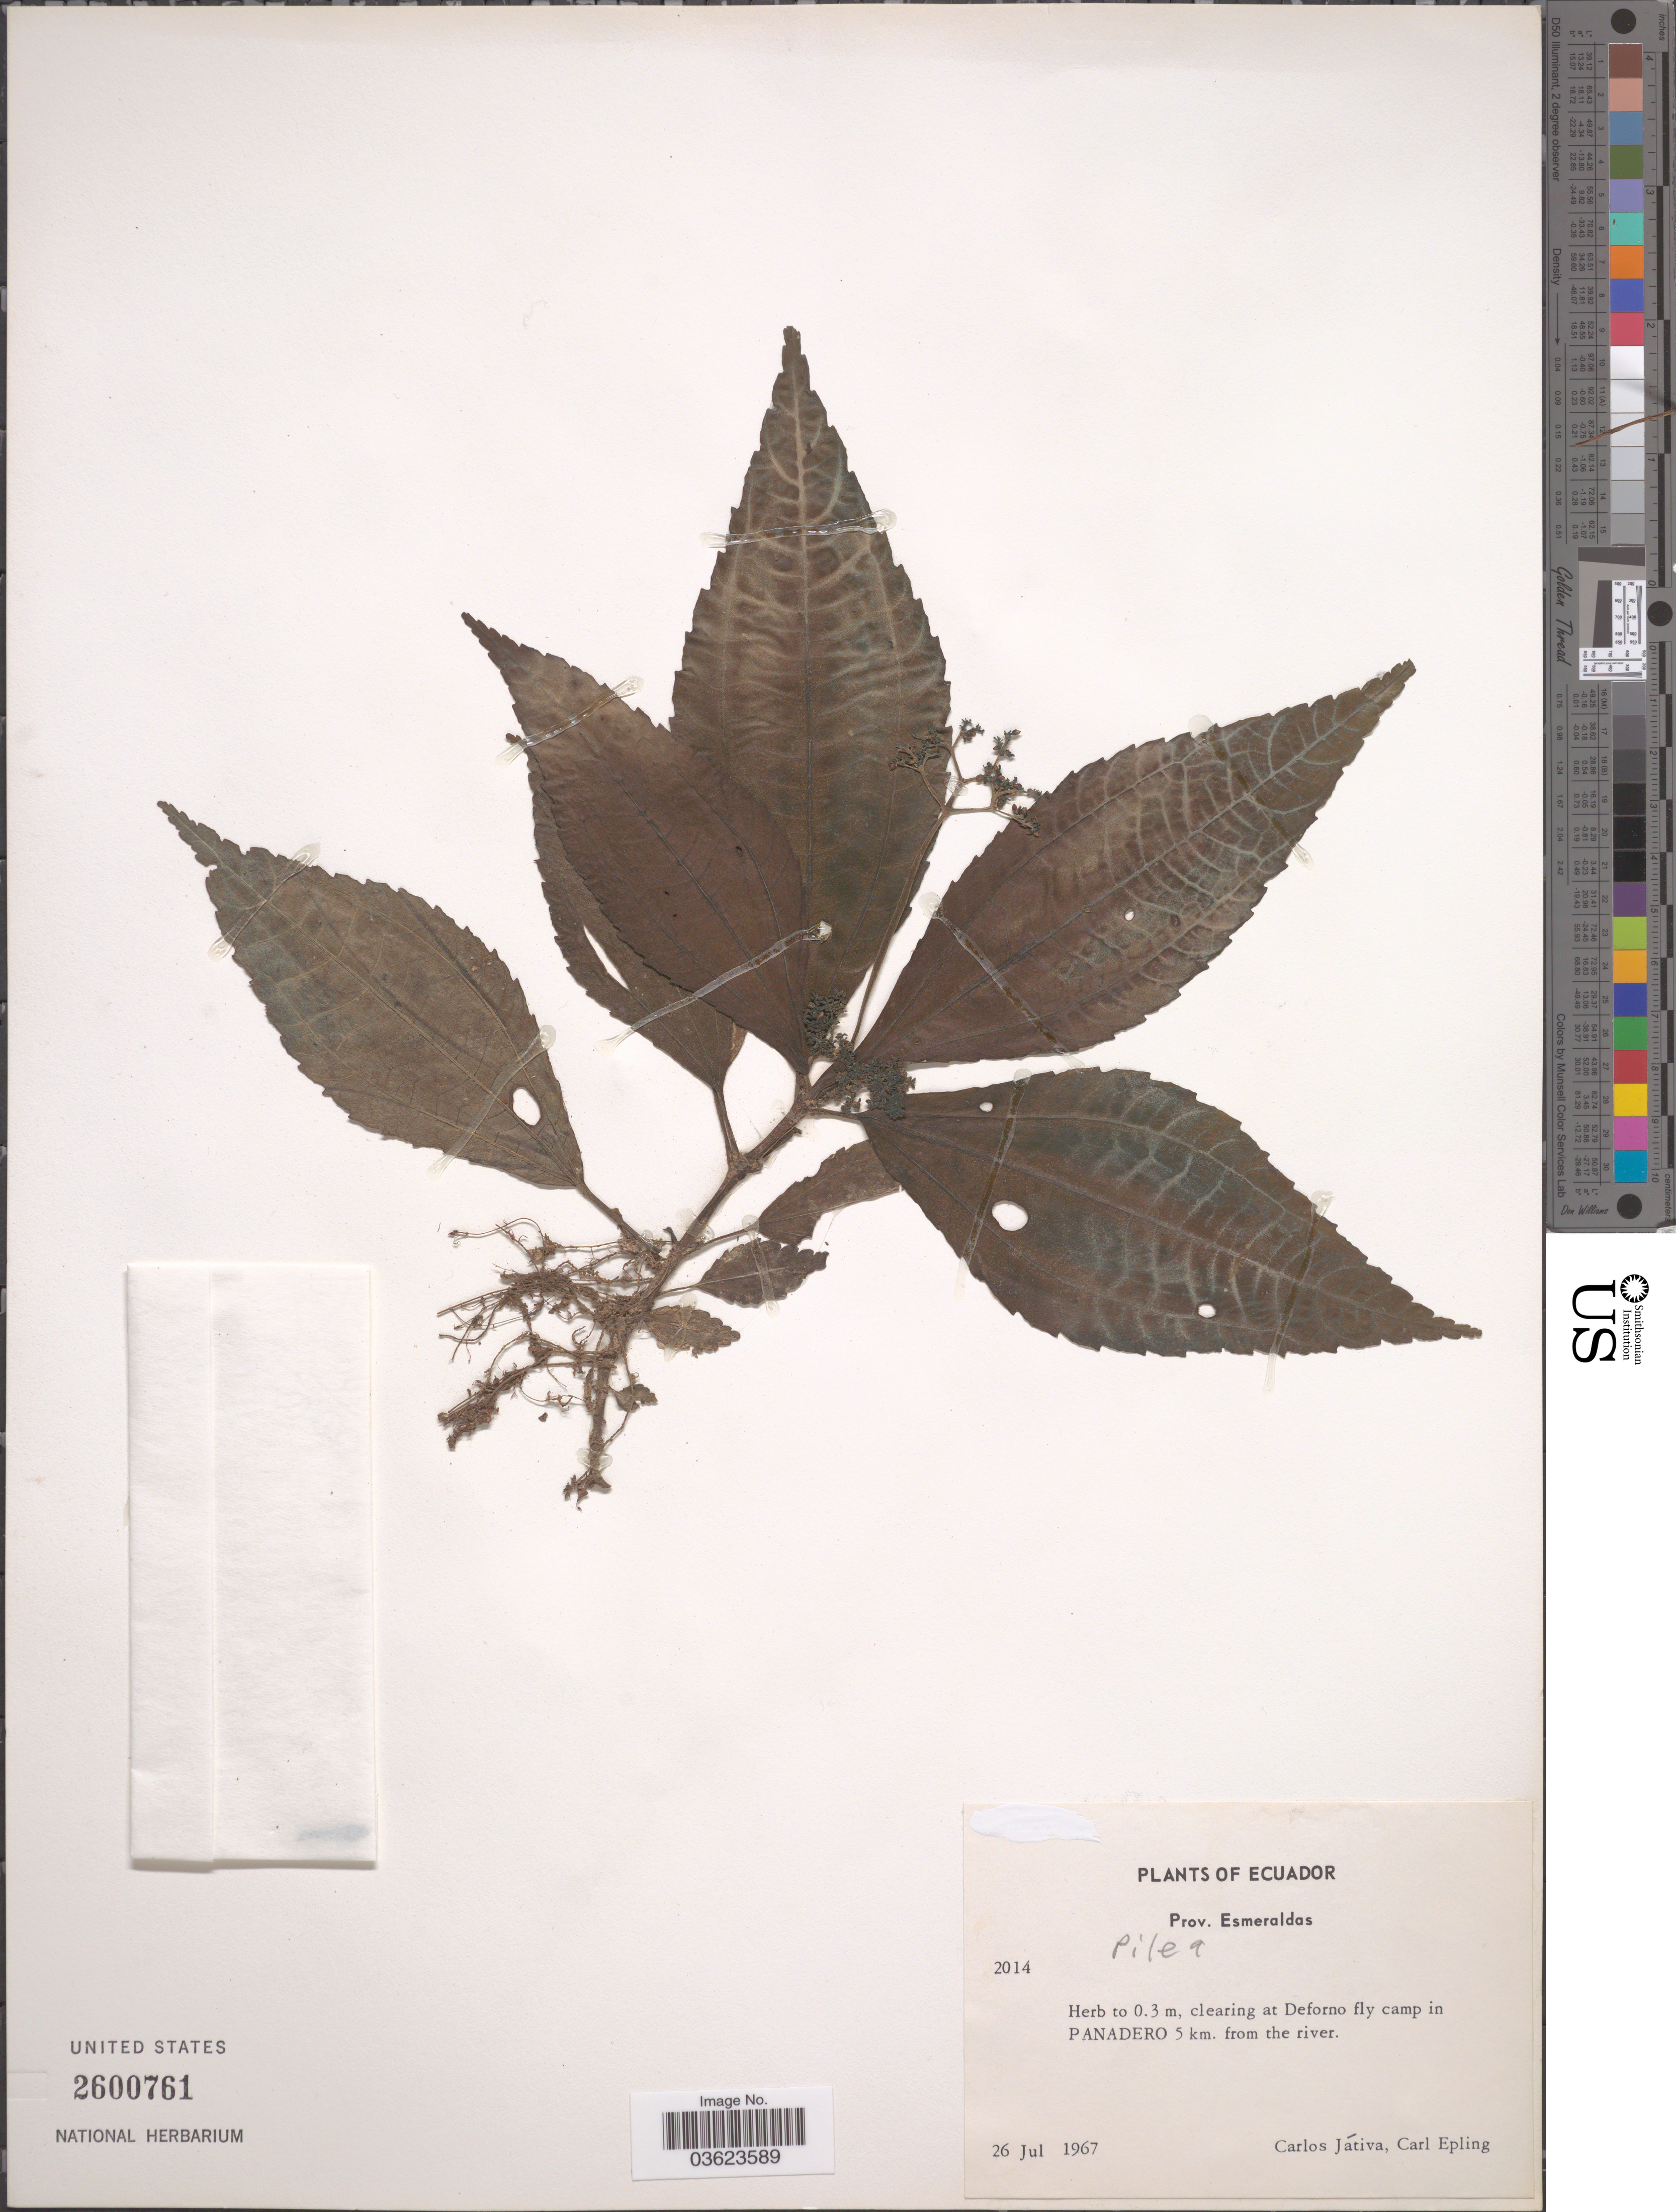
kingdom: Plantae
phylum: Tracheophyta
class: Magnoliopsida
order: Rosales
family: Urticaceae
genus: Pilea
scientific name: Pilea sp.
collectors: C. D. Játiva & C. C. Epling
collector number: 2014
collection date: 1967-07-26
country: Ecuador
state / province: Esmeraldas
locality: Clearing at Deforno fly camp in Panadero 5 km. from the river.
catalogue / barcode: US 2600761